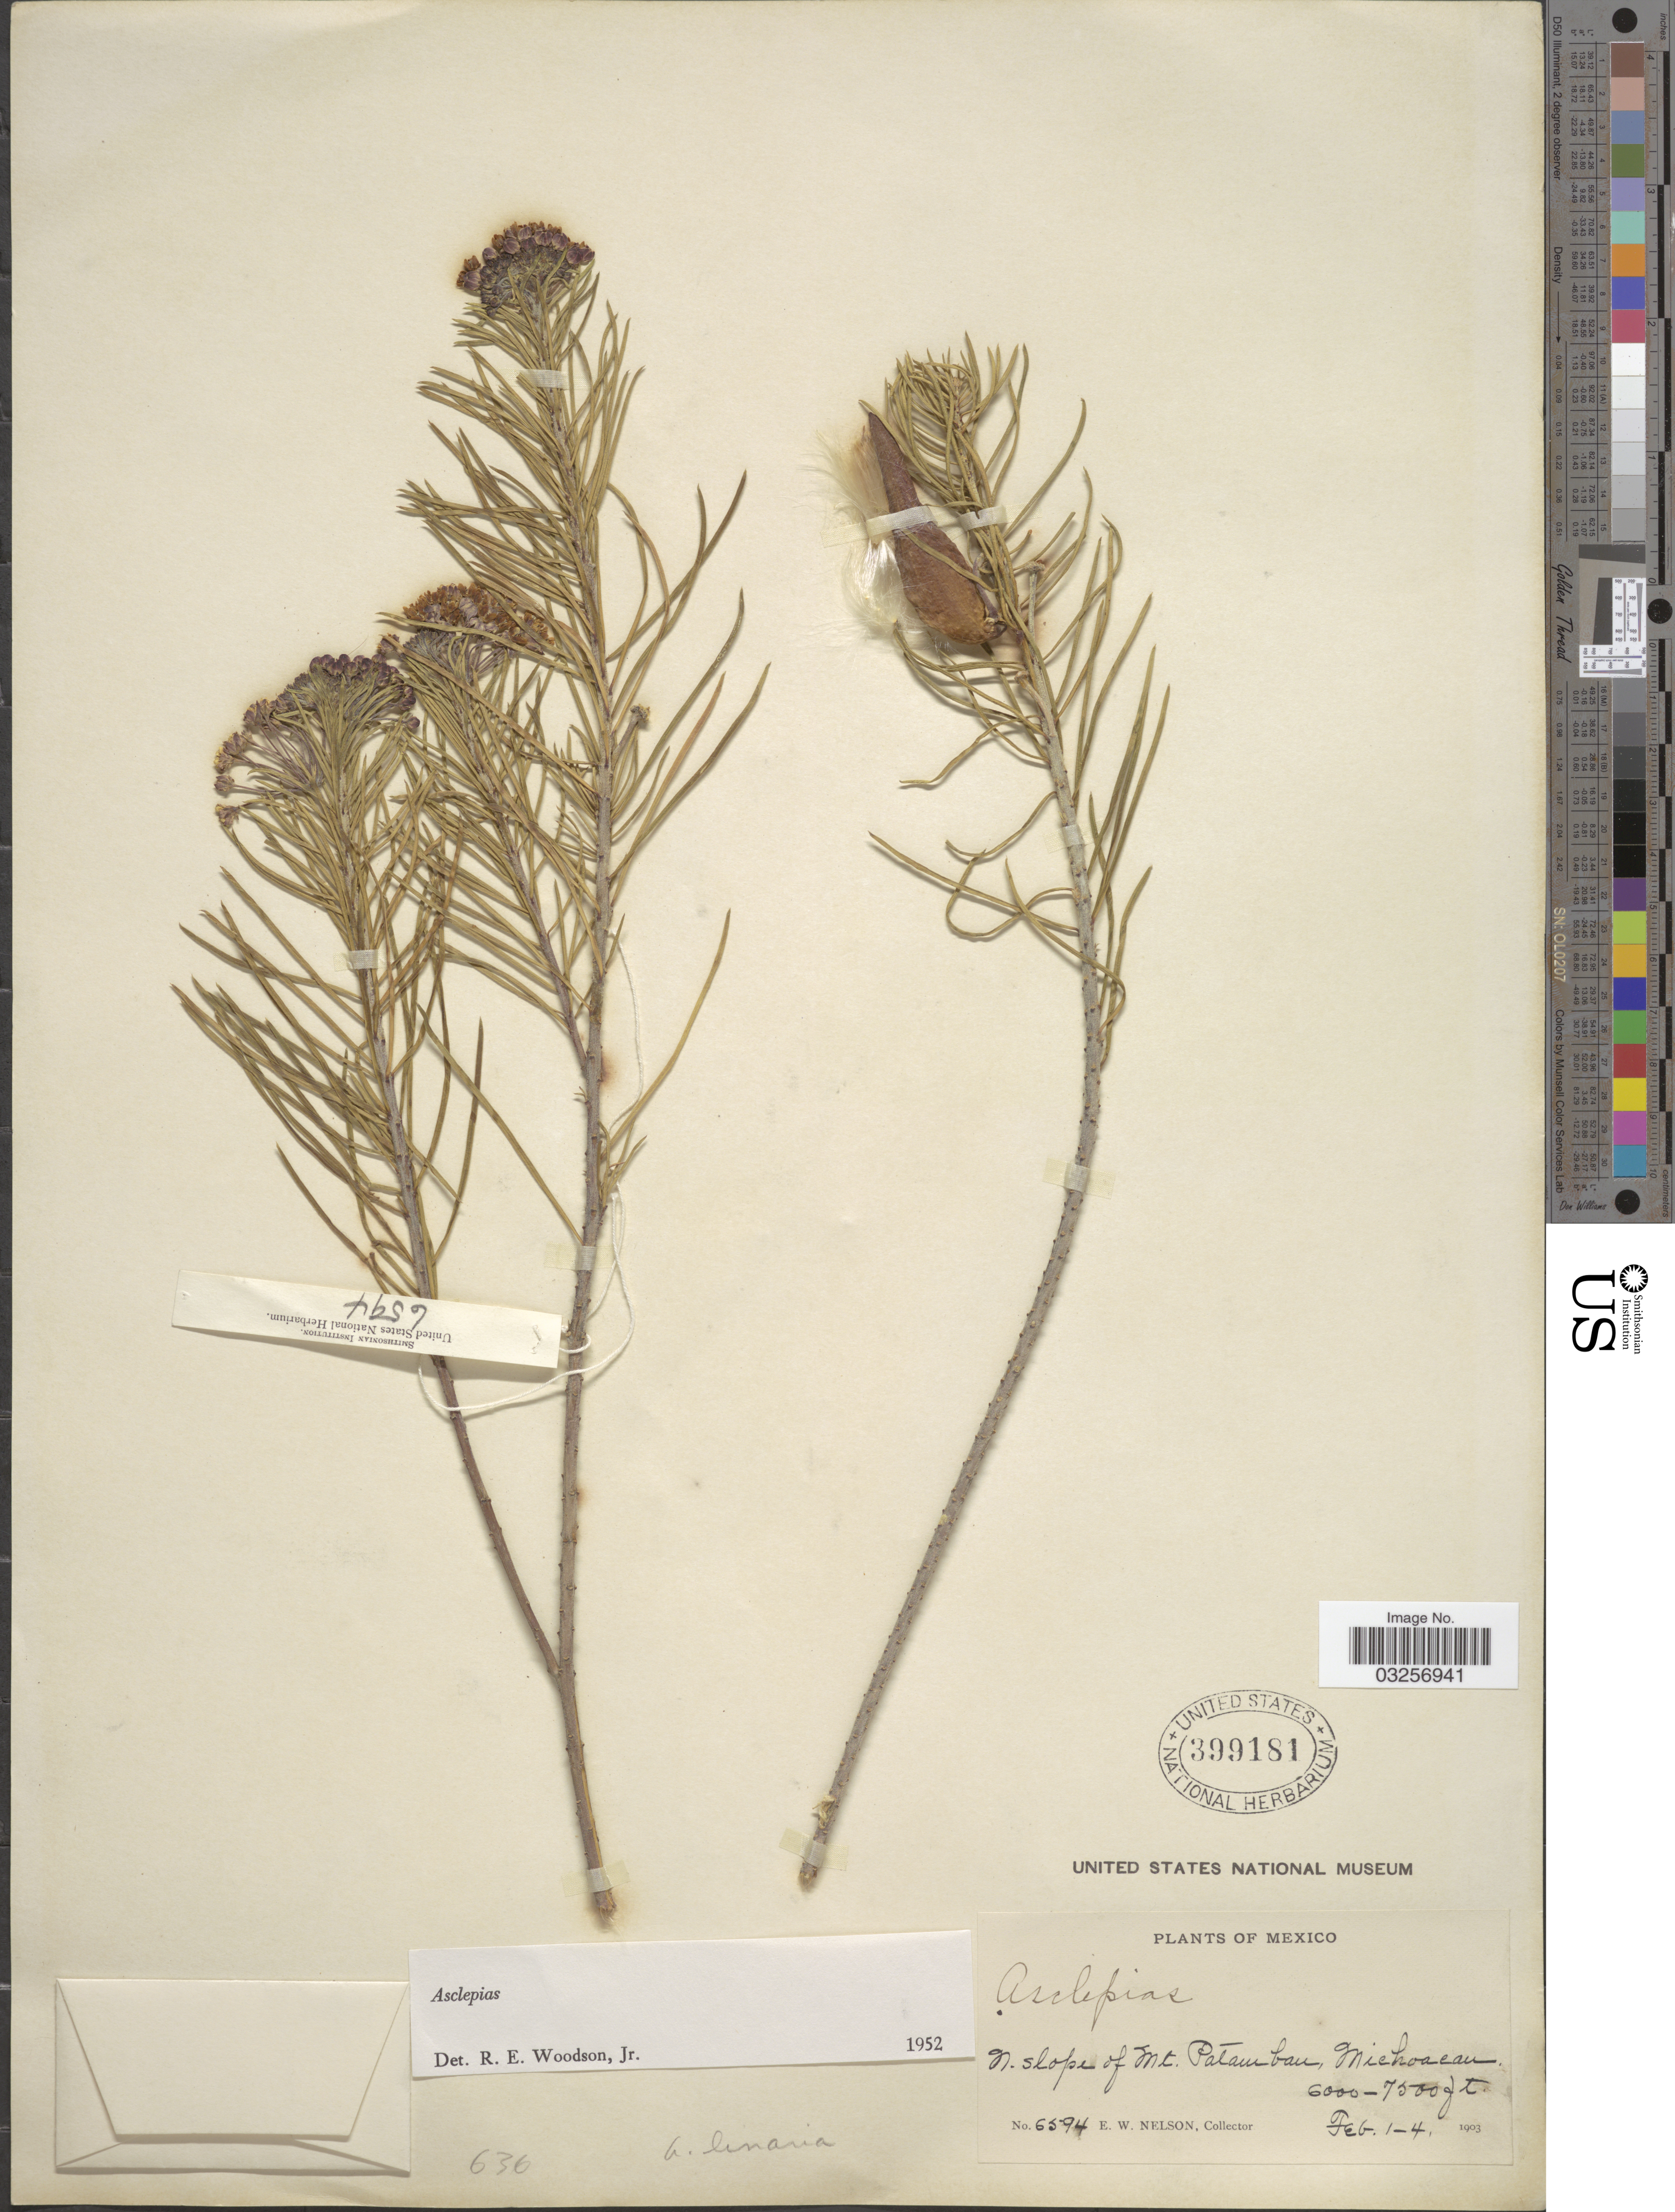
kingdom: Plantae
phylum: Tracheophyta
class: Magnoliopsida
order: Gentianales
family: Apocynaceae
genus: Asclepias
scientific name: Asclepias linaria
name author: Cav.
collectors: E. W. Nelson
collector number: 6594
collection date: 1903-02-01/1903-02-04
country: Mexico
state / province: Michoacán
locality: N. slope of Mt. Patamban.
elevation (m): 1829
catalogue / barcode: US 399181